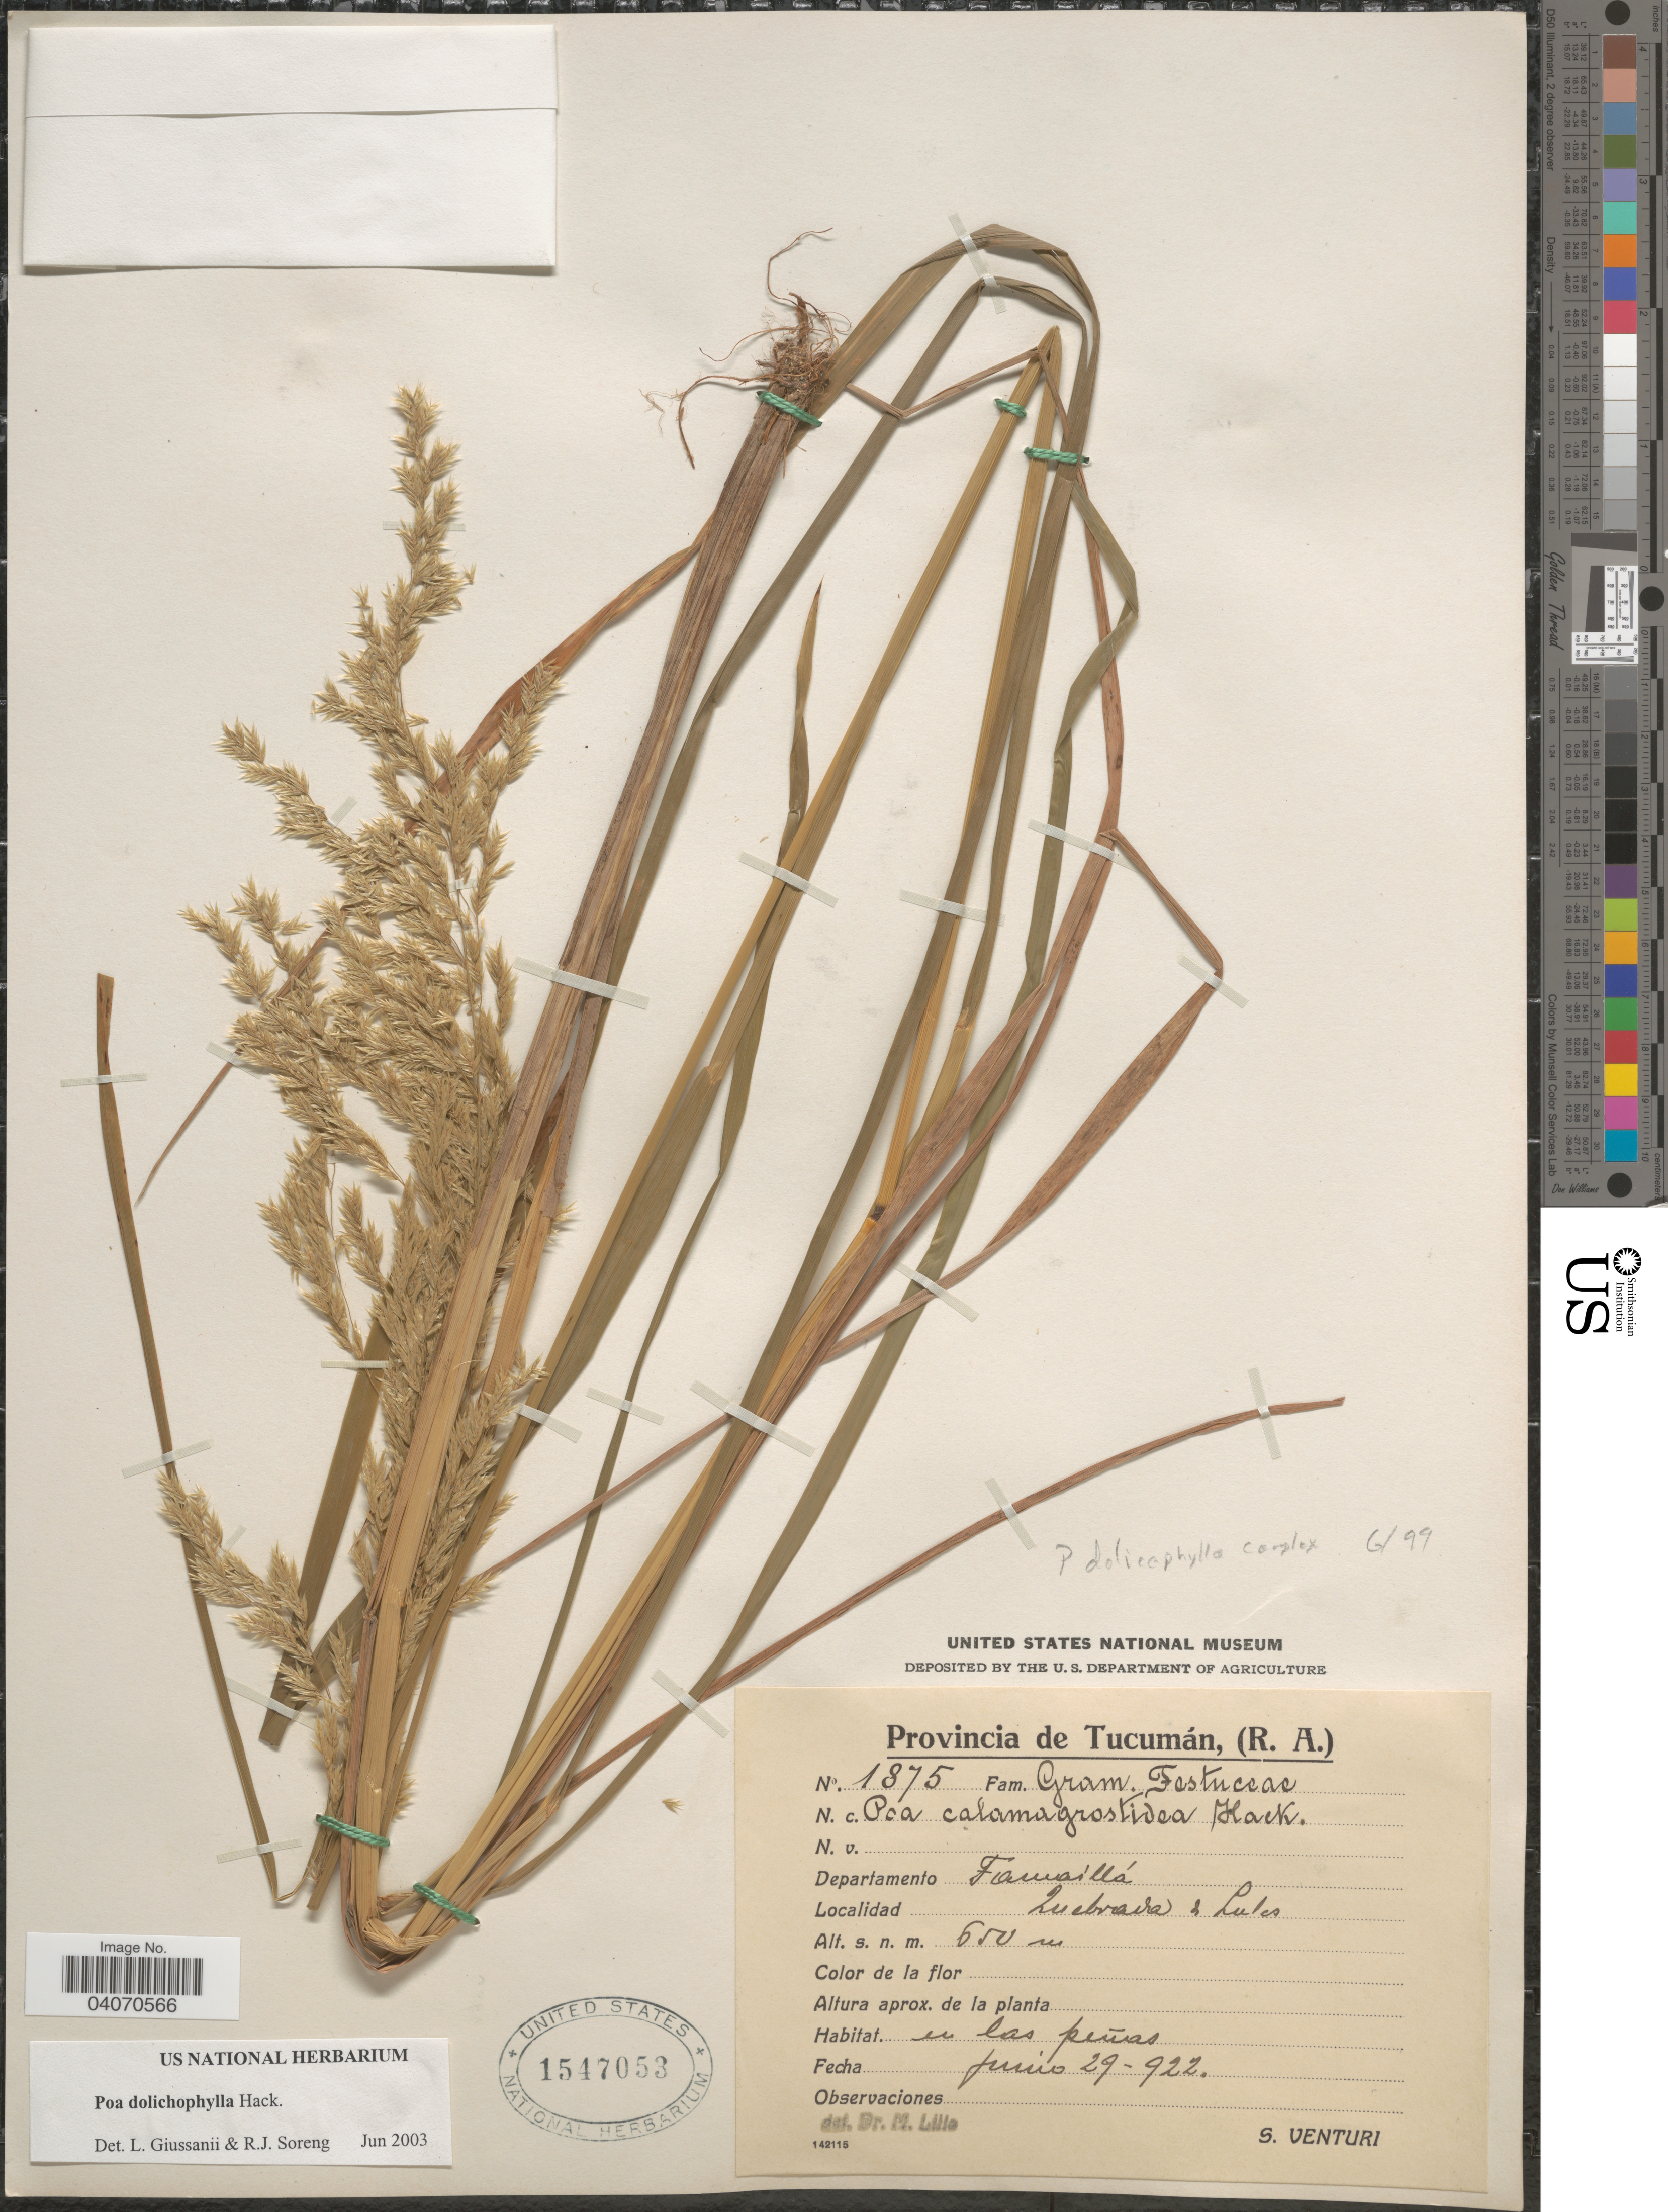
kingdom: Plantae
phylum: Tracheophyta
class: Liliopsida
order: Poales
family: Poaceae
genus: Poa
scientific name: Poa dolichophylla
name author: Hack.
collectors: S. Venturi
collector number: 1875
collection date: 1922-06-29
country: Argentina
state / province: Tucuman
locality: Departamento Famaillá. Quebrada de Lules.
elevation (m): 650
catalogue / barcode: US 1547053